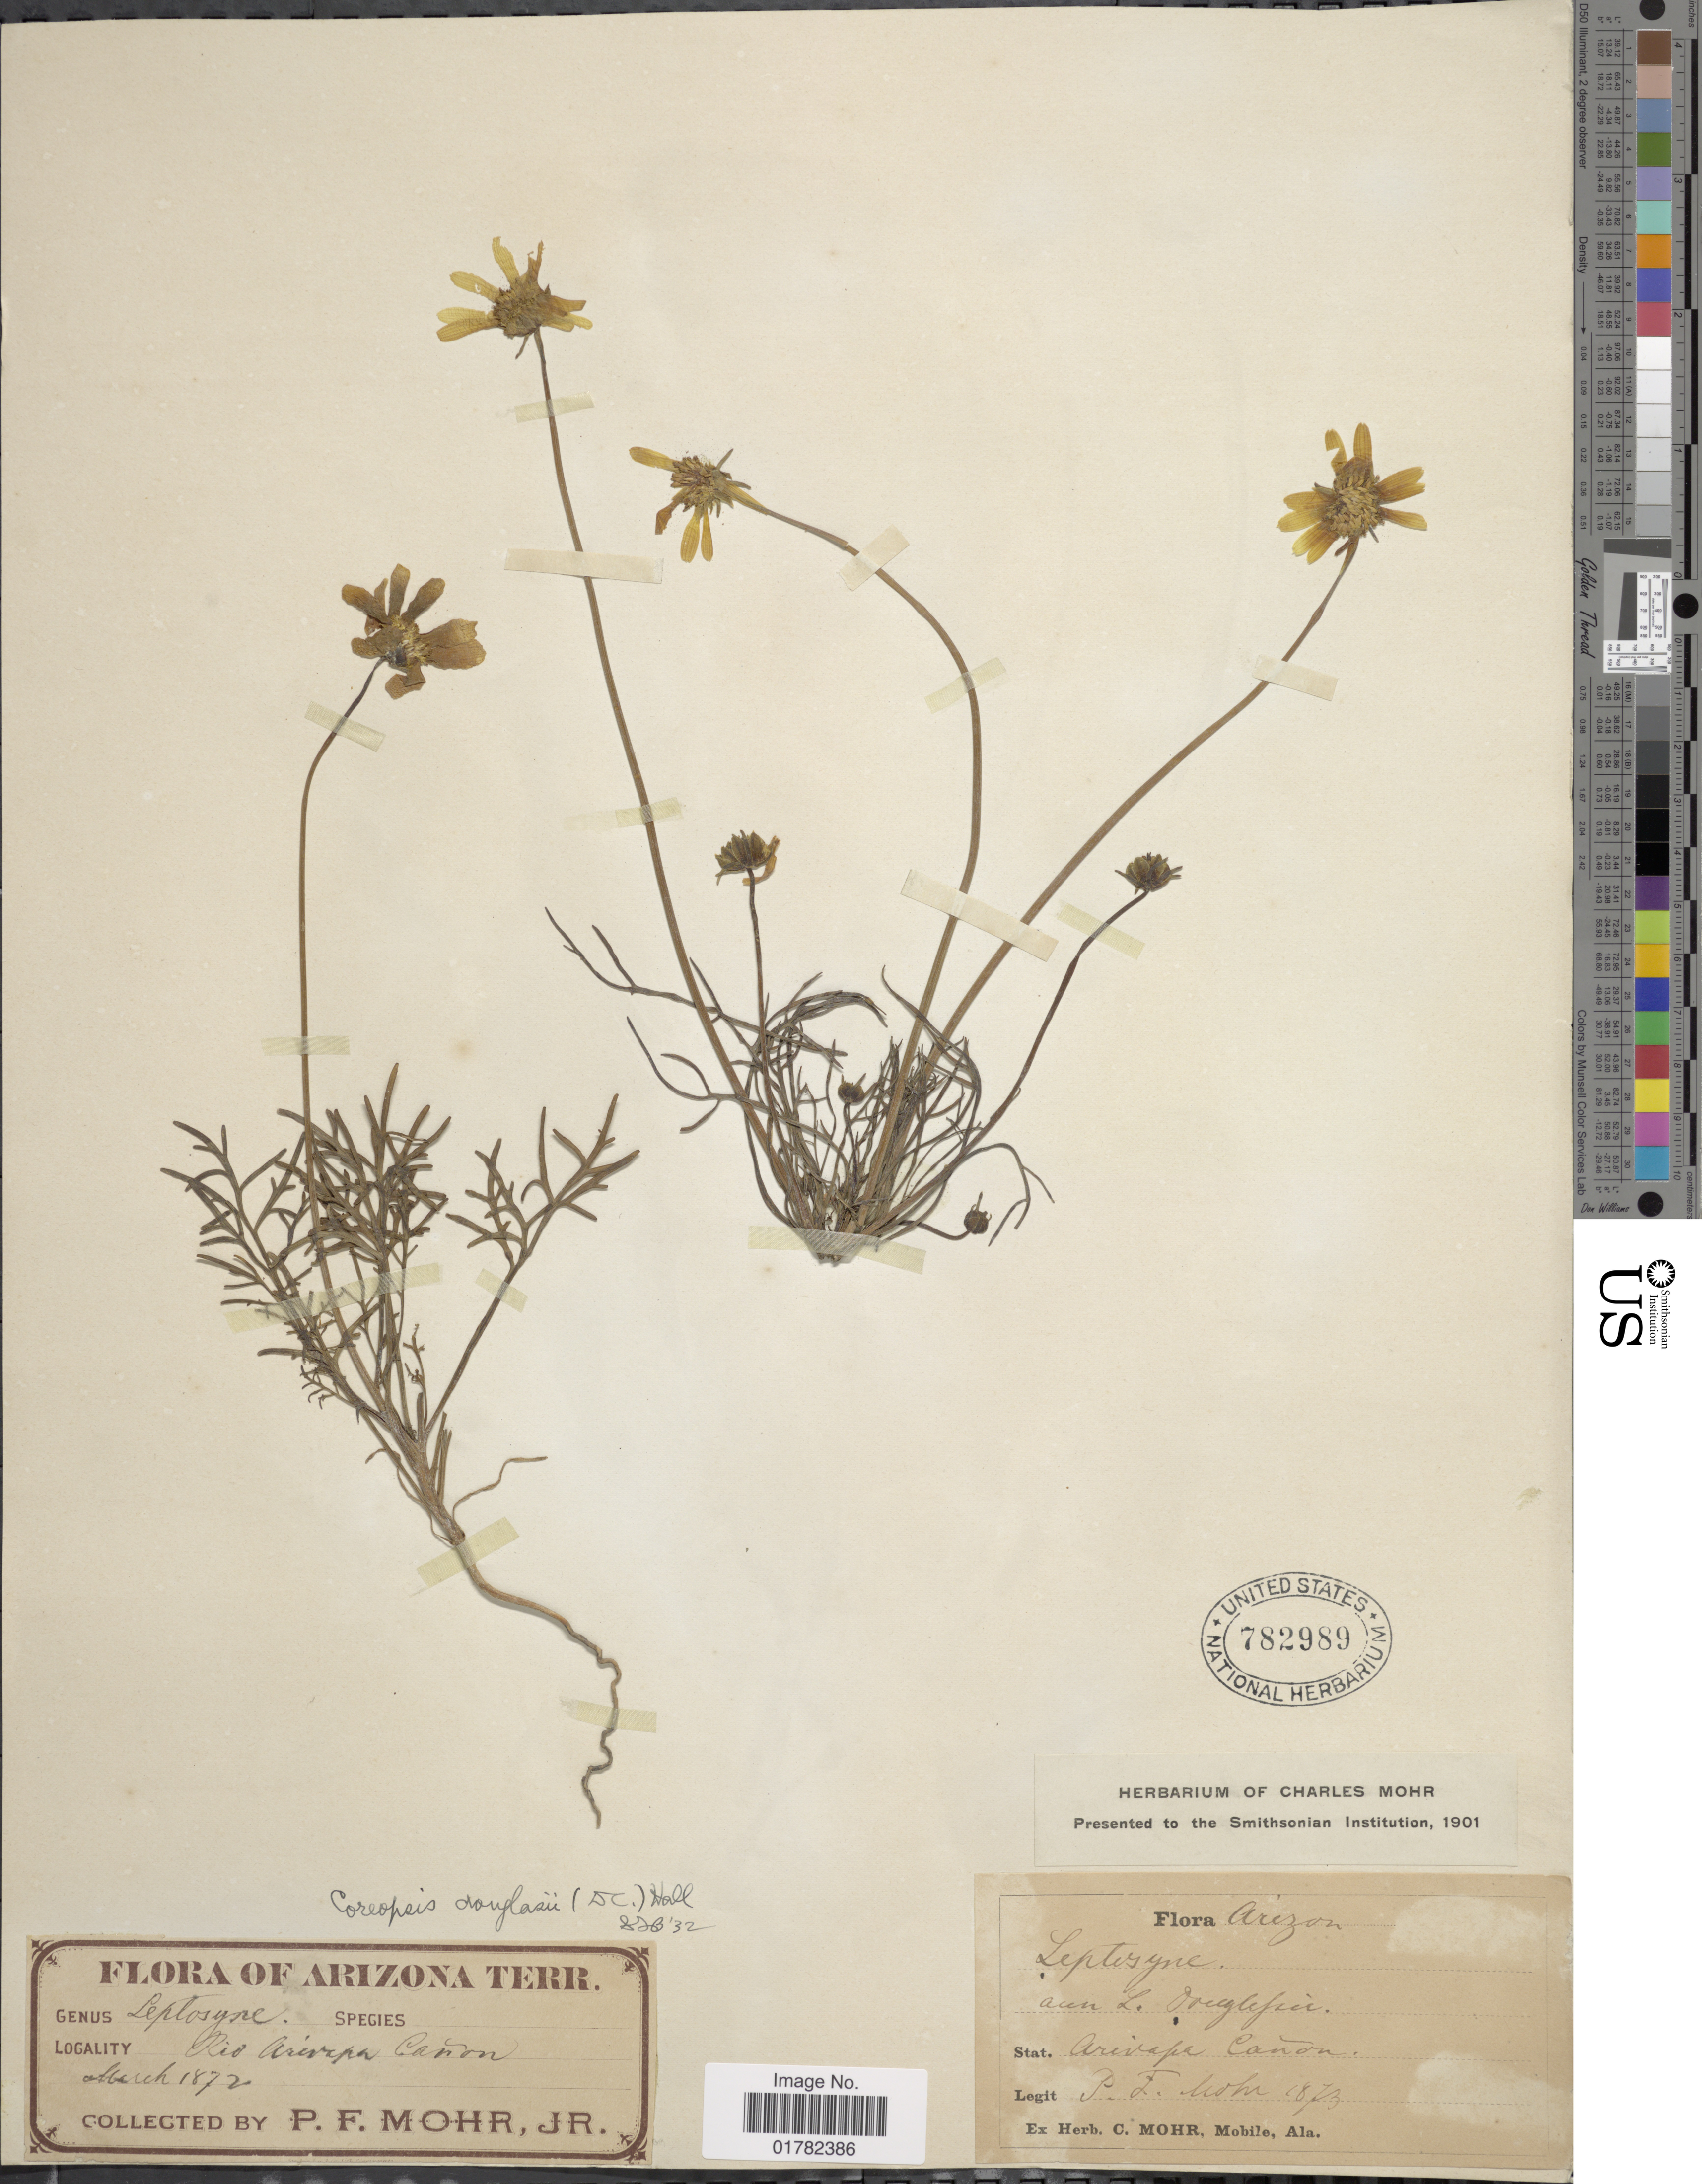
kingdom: Plantae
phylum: Tracheophyta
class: Magnoliopsida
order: Asterales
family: Asteraceae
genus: Coreopsis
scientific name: Coreopsis douglasii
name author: (DC.) H.M. Hall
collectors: P. F. Mohr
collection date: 1872-03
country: United States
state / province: Arizona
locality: Rio Arizona Cañon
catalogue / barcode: US 782989